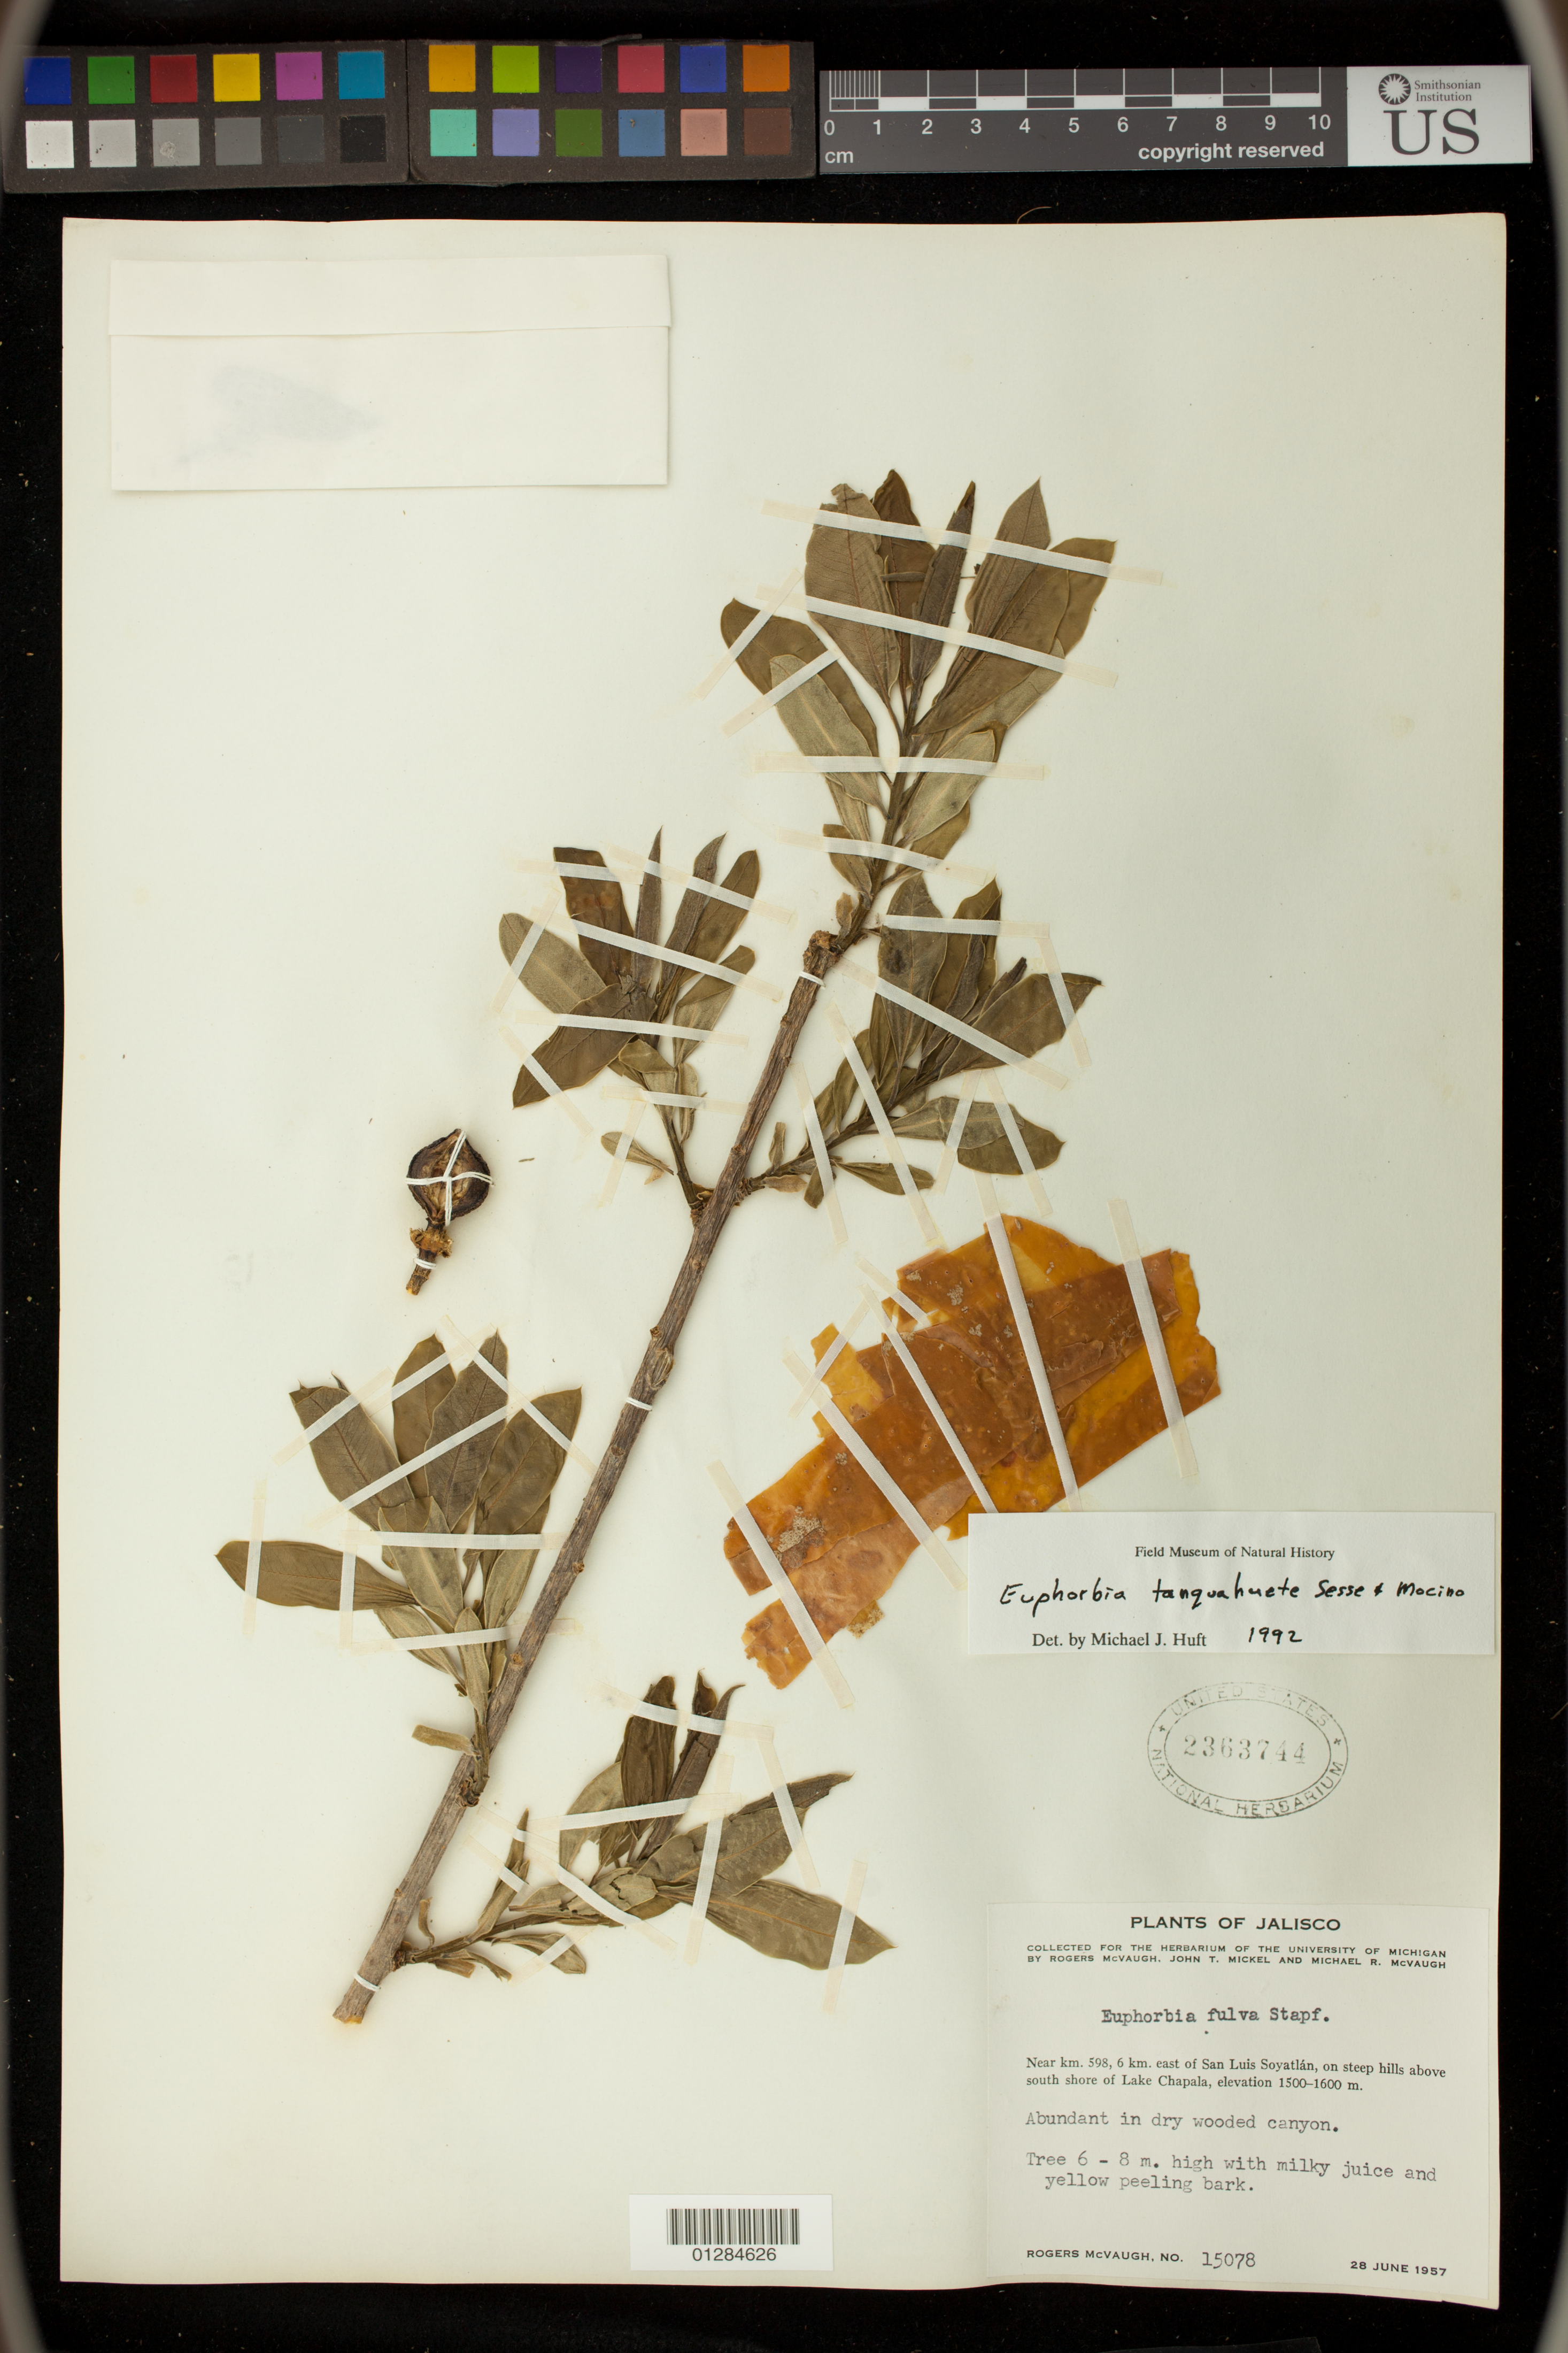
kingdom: Plantae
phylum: Tracheophyta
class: Magnoliopsida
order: Malpighiales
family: Euphorbiaceae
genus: Euphorbia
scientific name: Euphorbia tanquahuete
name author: Sessé & Moc.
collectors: R. McVaugh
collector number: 15078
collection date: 1957-06-28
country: Mexico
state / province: Jalisco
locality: Near km. 598, 6 km. east of San Luis Soyatlan, on steep hills above south shore of Lake Chapala.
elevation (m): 1500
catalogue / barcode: US 2363744